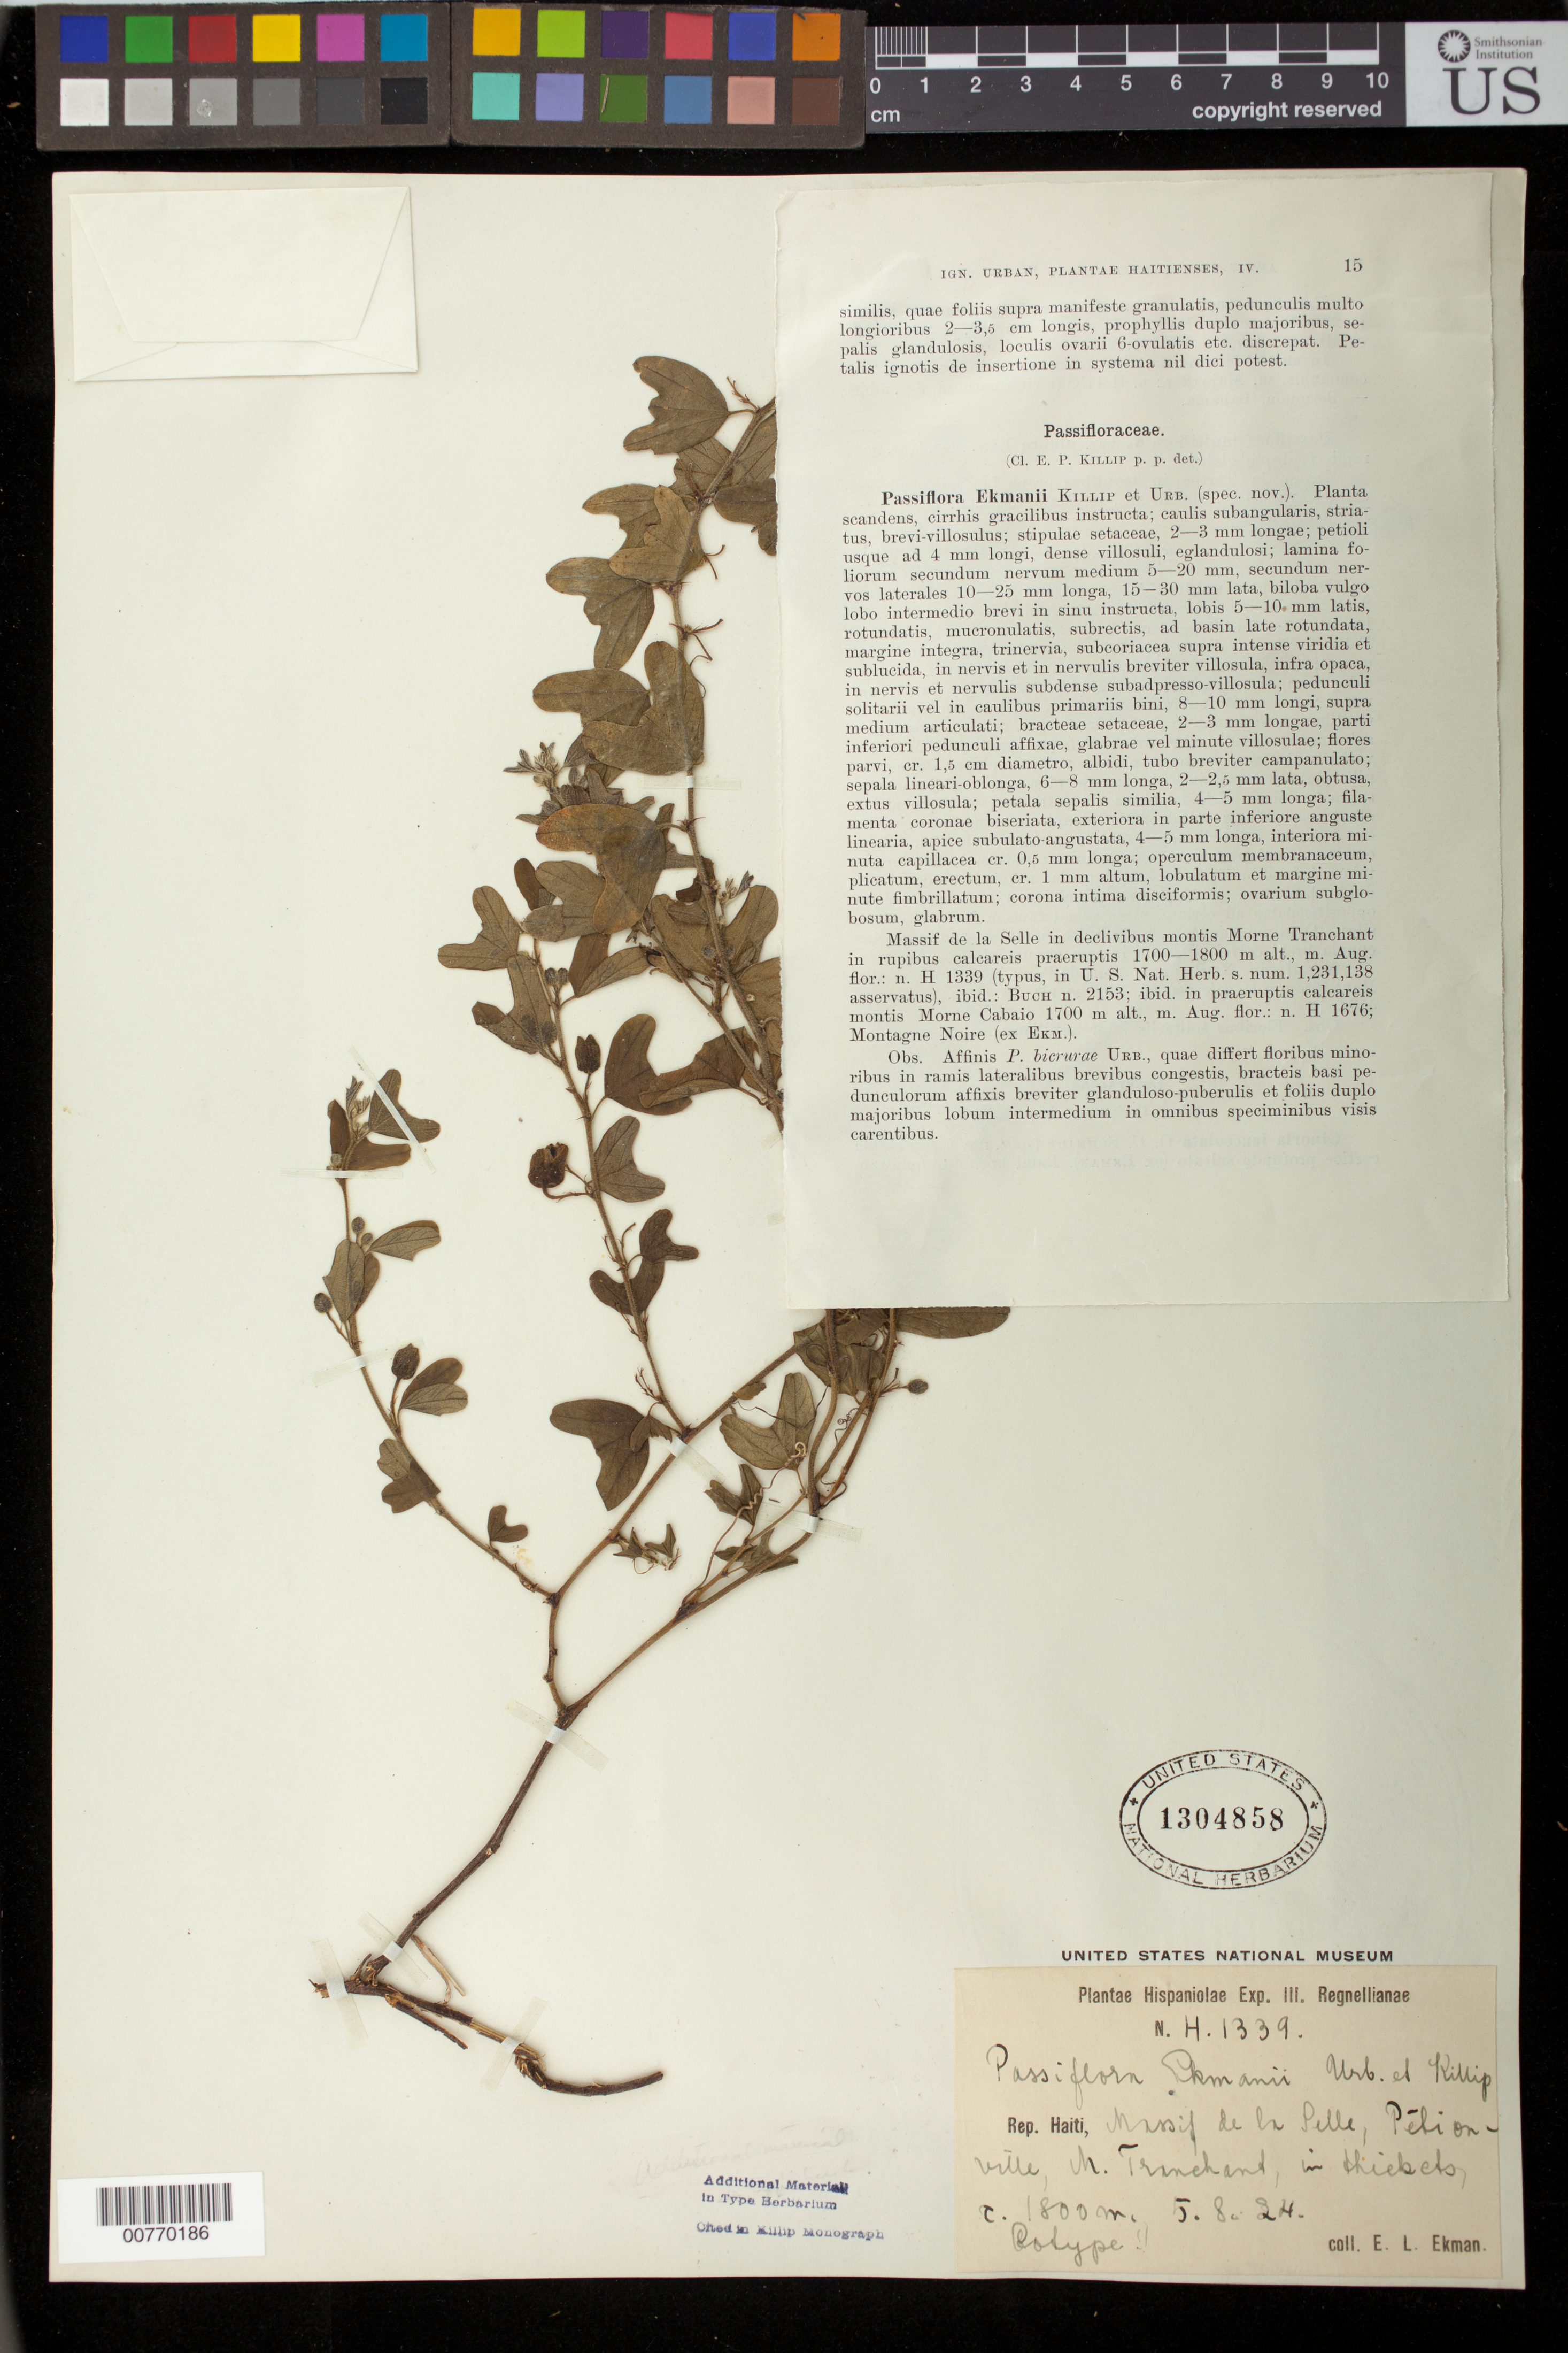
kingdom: Plantae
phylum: Tracheophyta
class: Magnoliopsida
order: Malpighiales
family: Passifloraceae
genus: Passiflora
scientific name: Passiflora ekmanii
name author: Killip & Urb.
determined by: Killip, Ellsworth P.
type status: Isotype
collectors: E. L. Ekman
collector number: H 1339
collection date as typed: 05 Aug 1924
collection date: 1924-08-05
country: Haiti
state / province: Ouest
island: Hispaniola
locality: Massif de la Selle, Pétionville, N. Ternechand.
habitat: Thickets.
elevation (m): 1800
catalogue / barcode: US 1304858